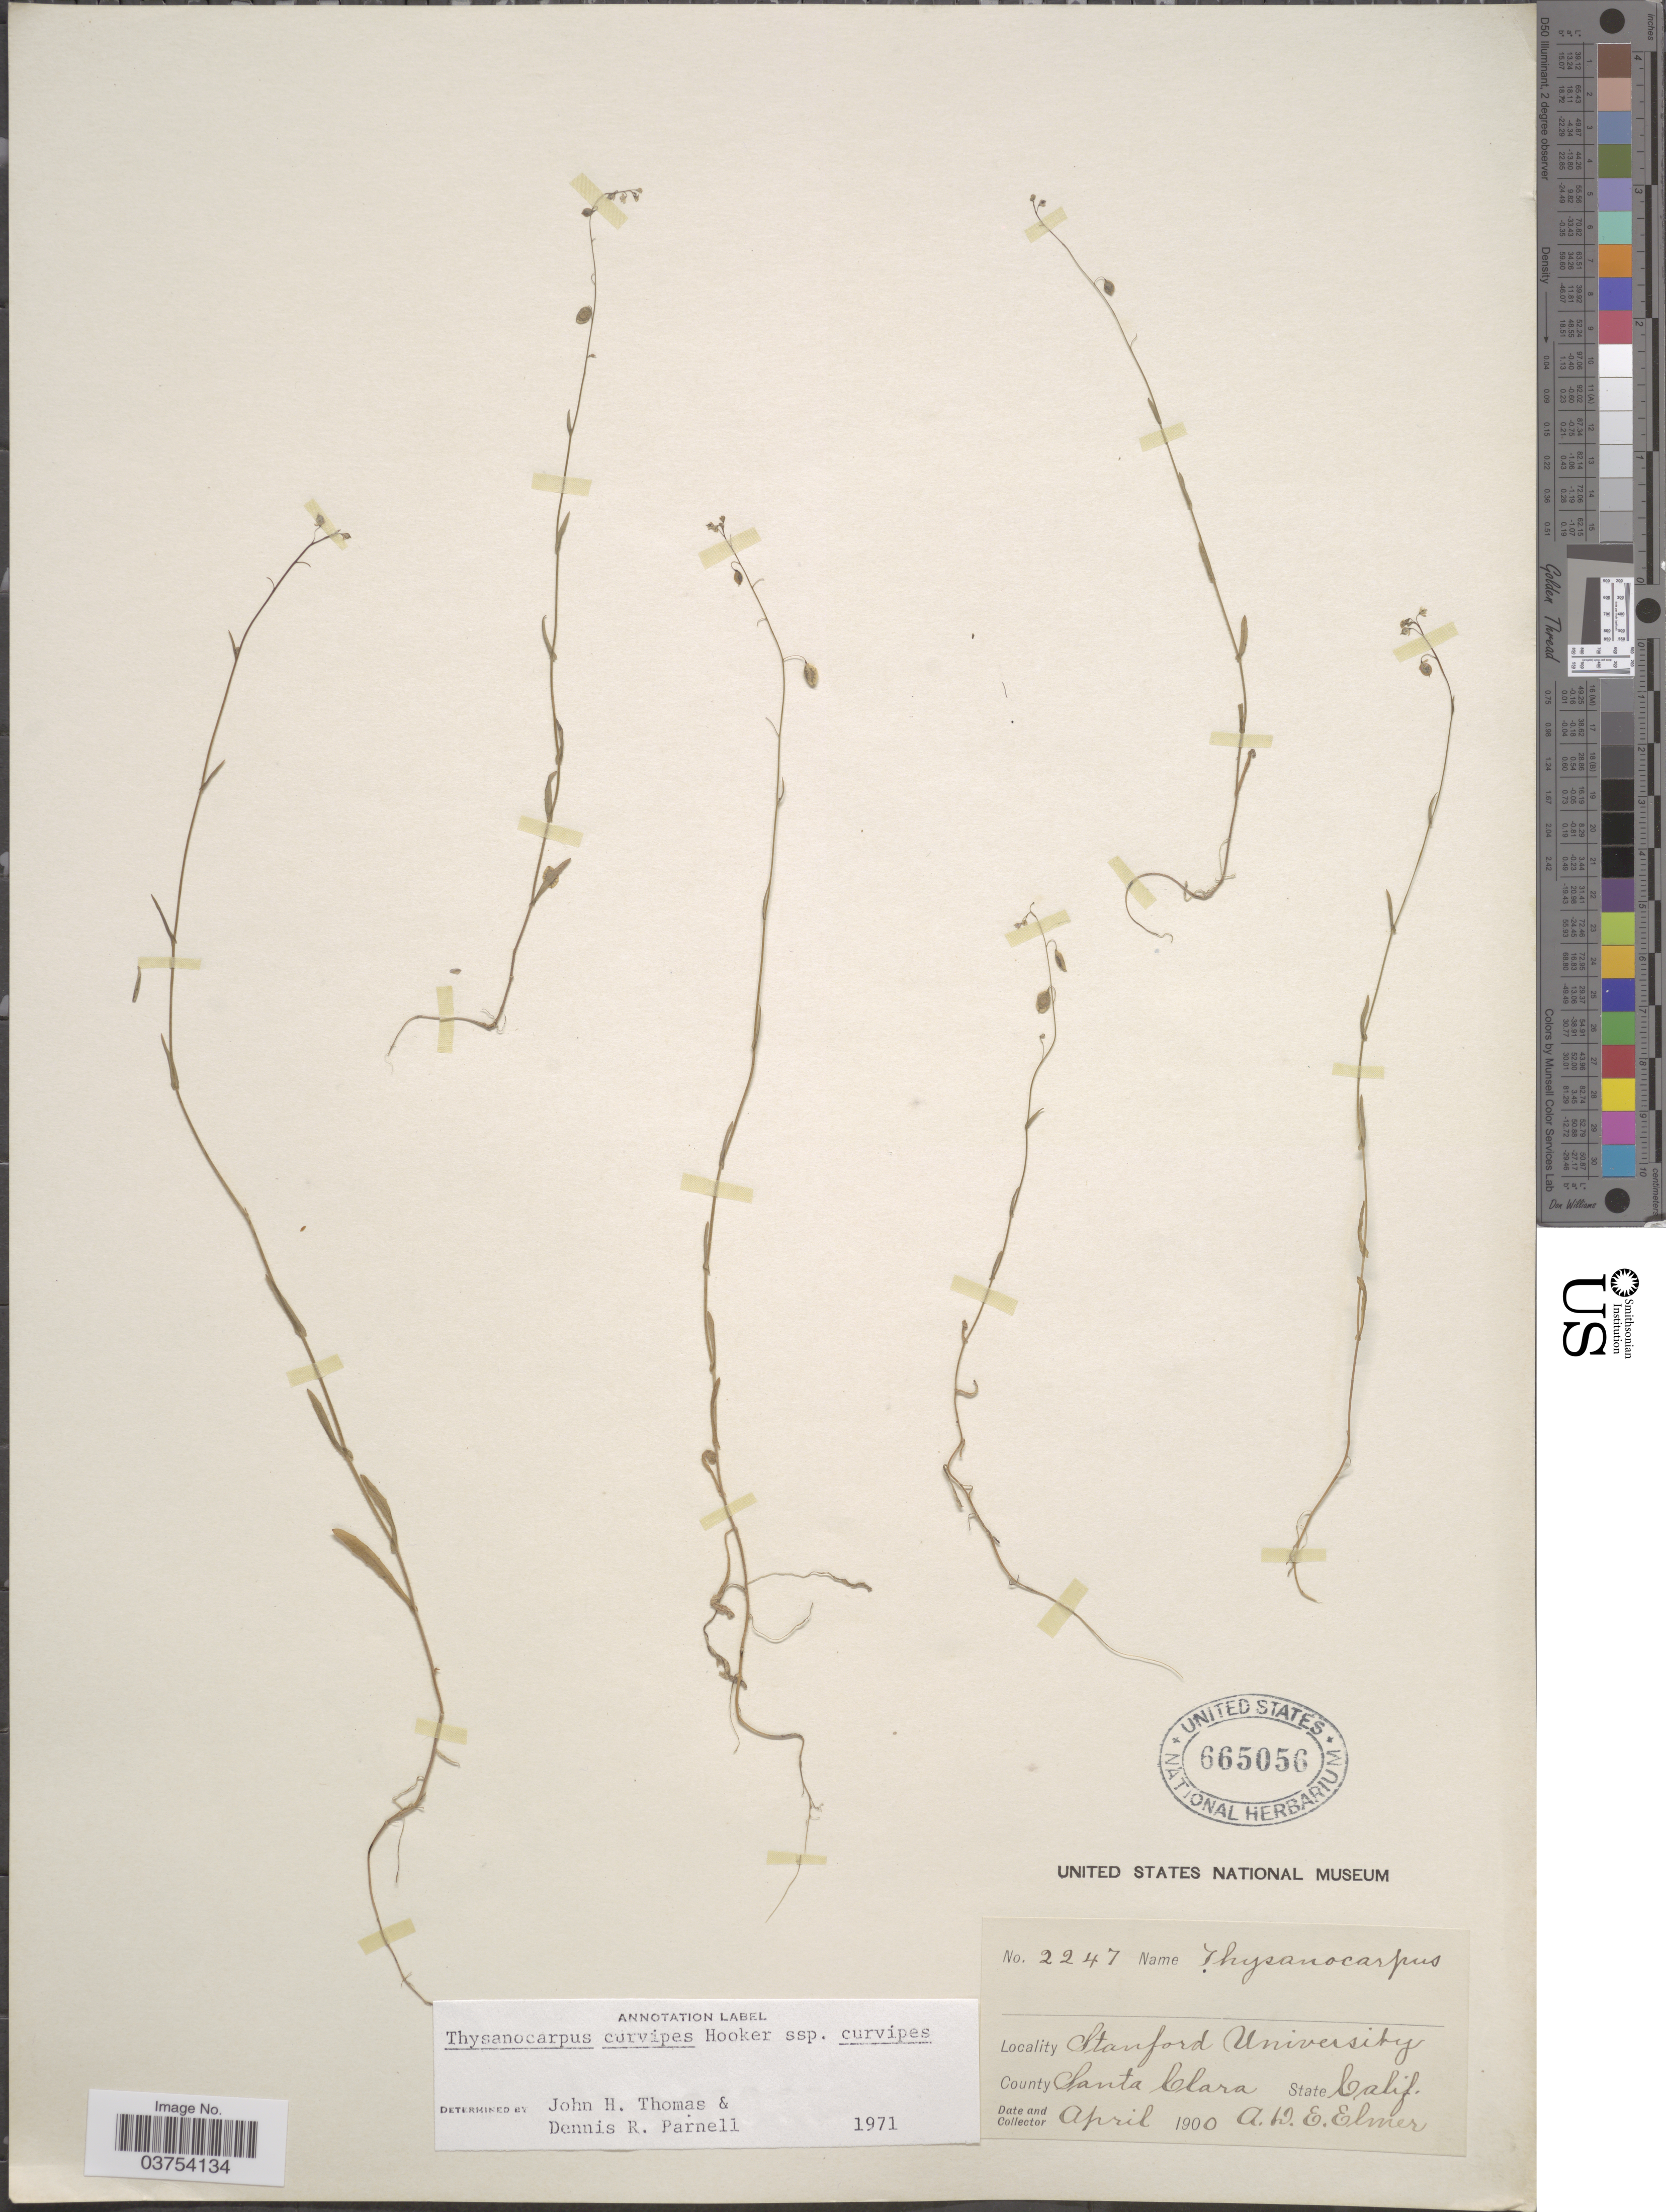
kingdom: Plantae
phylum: Tracheophyta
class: Magnoliopsida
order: Brassicales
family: Brassicaceae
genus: Thysanocarpus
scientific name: Thysanocarpus curvipes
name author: Hook.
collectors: A. D. E. Elmer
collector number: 2247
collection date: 1900-04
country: United States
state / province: California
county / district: Santa Clara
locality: Stanford University. County Santa Clara.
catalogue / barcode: US 665056